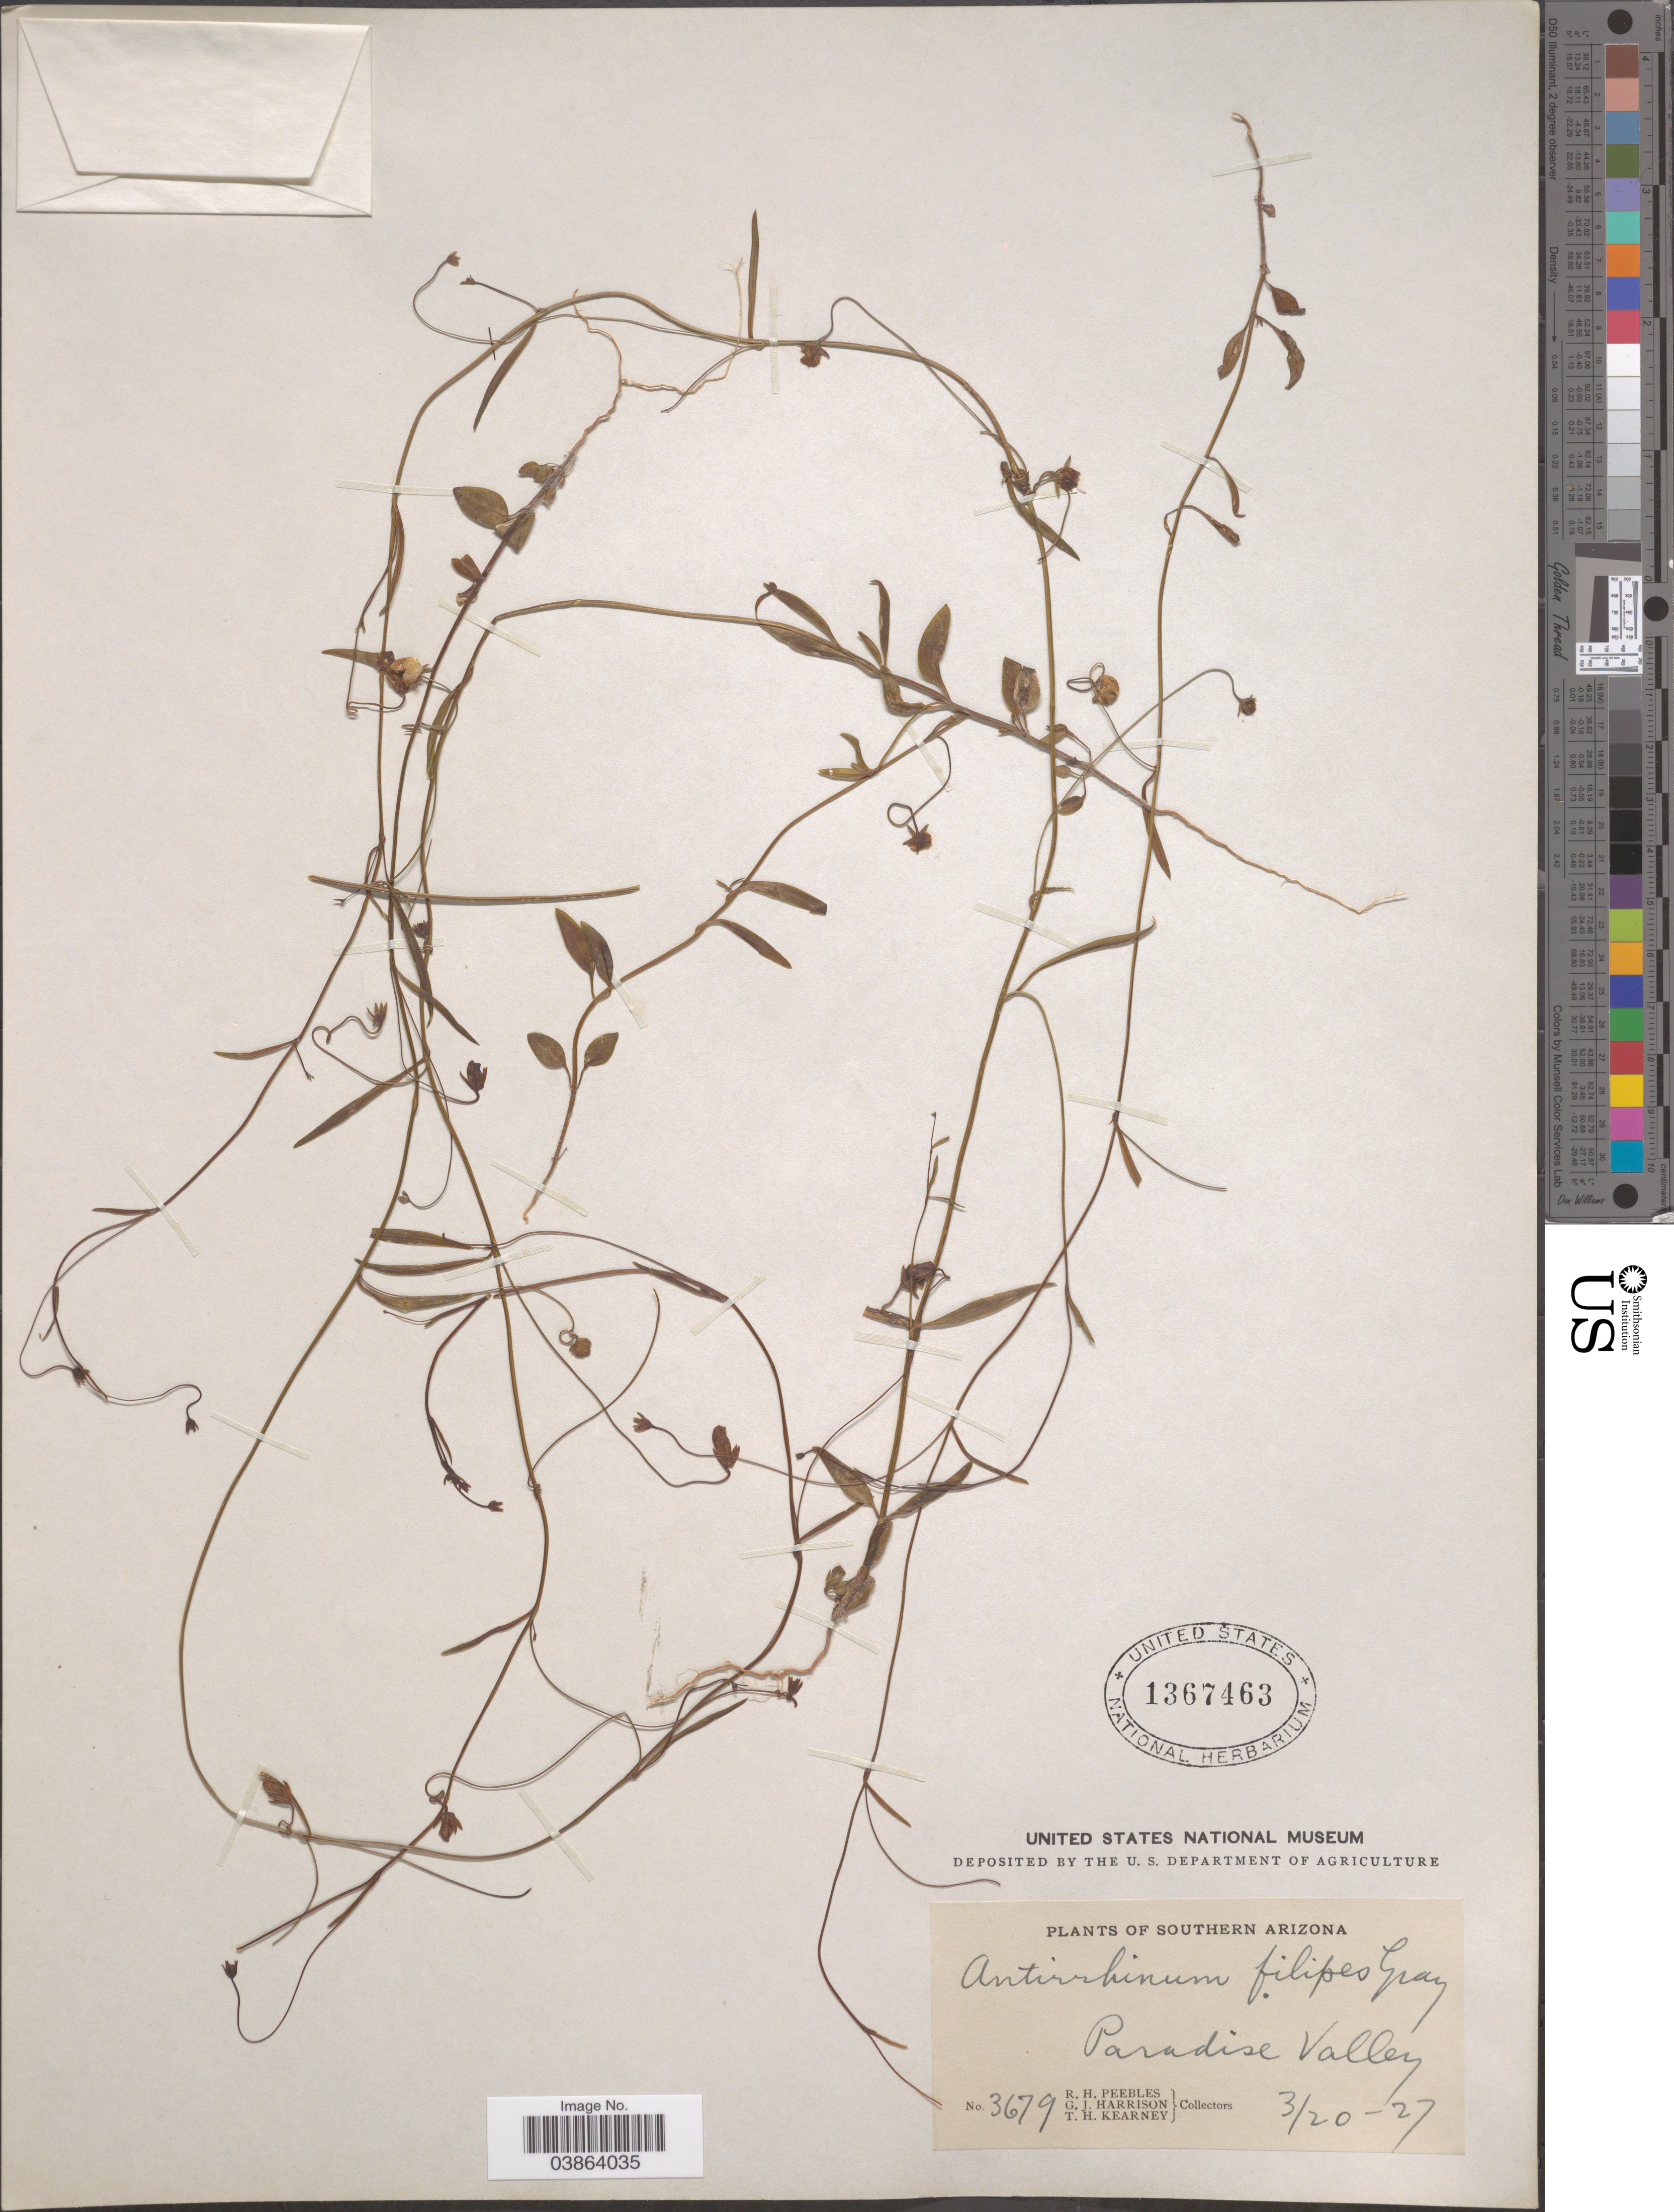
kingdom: Plantae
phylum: Tracheophyta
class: Magnoliopsida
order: Lamiales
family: Plantaginaceae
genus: Asarina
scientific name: Asarina filipes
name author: (A. Gray) Pennell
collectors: R. H. Peebles, G. J. Harrison & T. H. Kearney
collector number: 3679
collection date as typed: Transcribed d/m/y: 20/3/27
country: United States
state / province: Arizona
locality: Southern Arizona. Paradise Valley.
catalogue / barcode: US 1367463